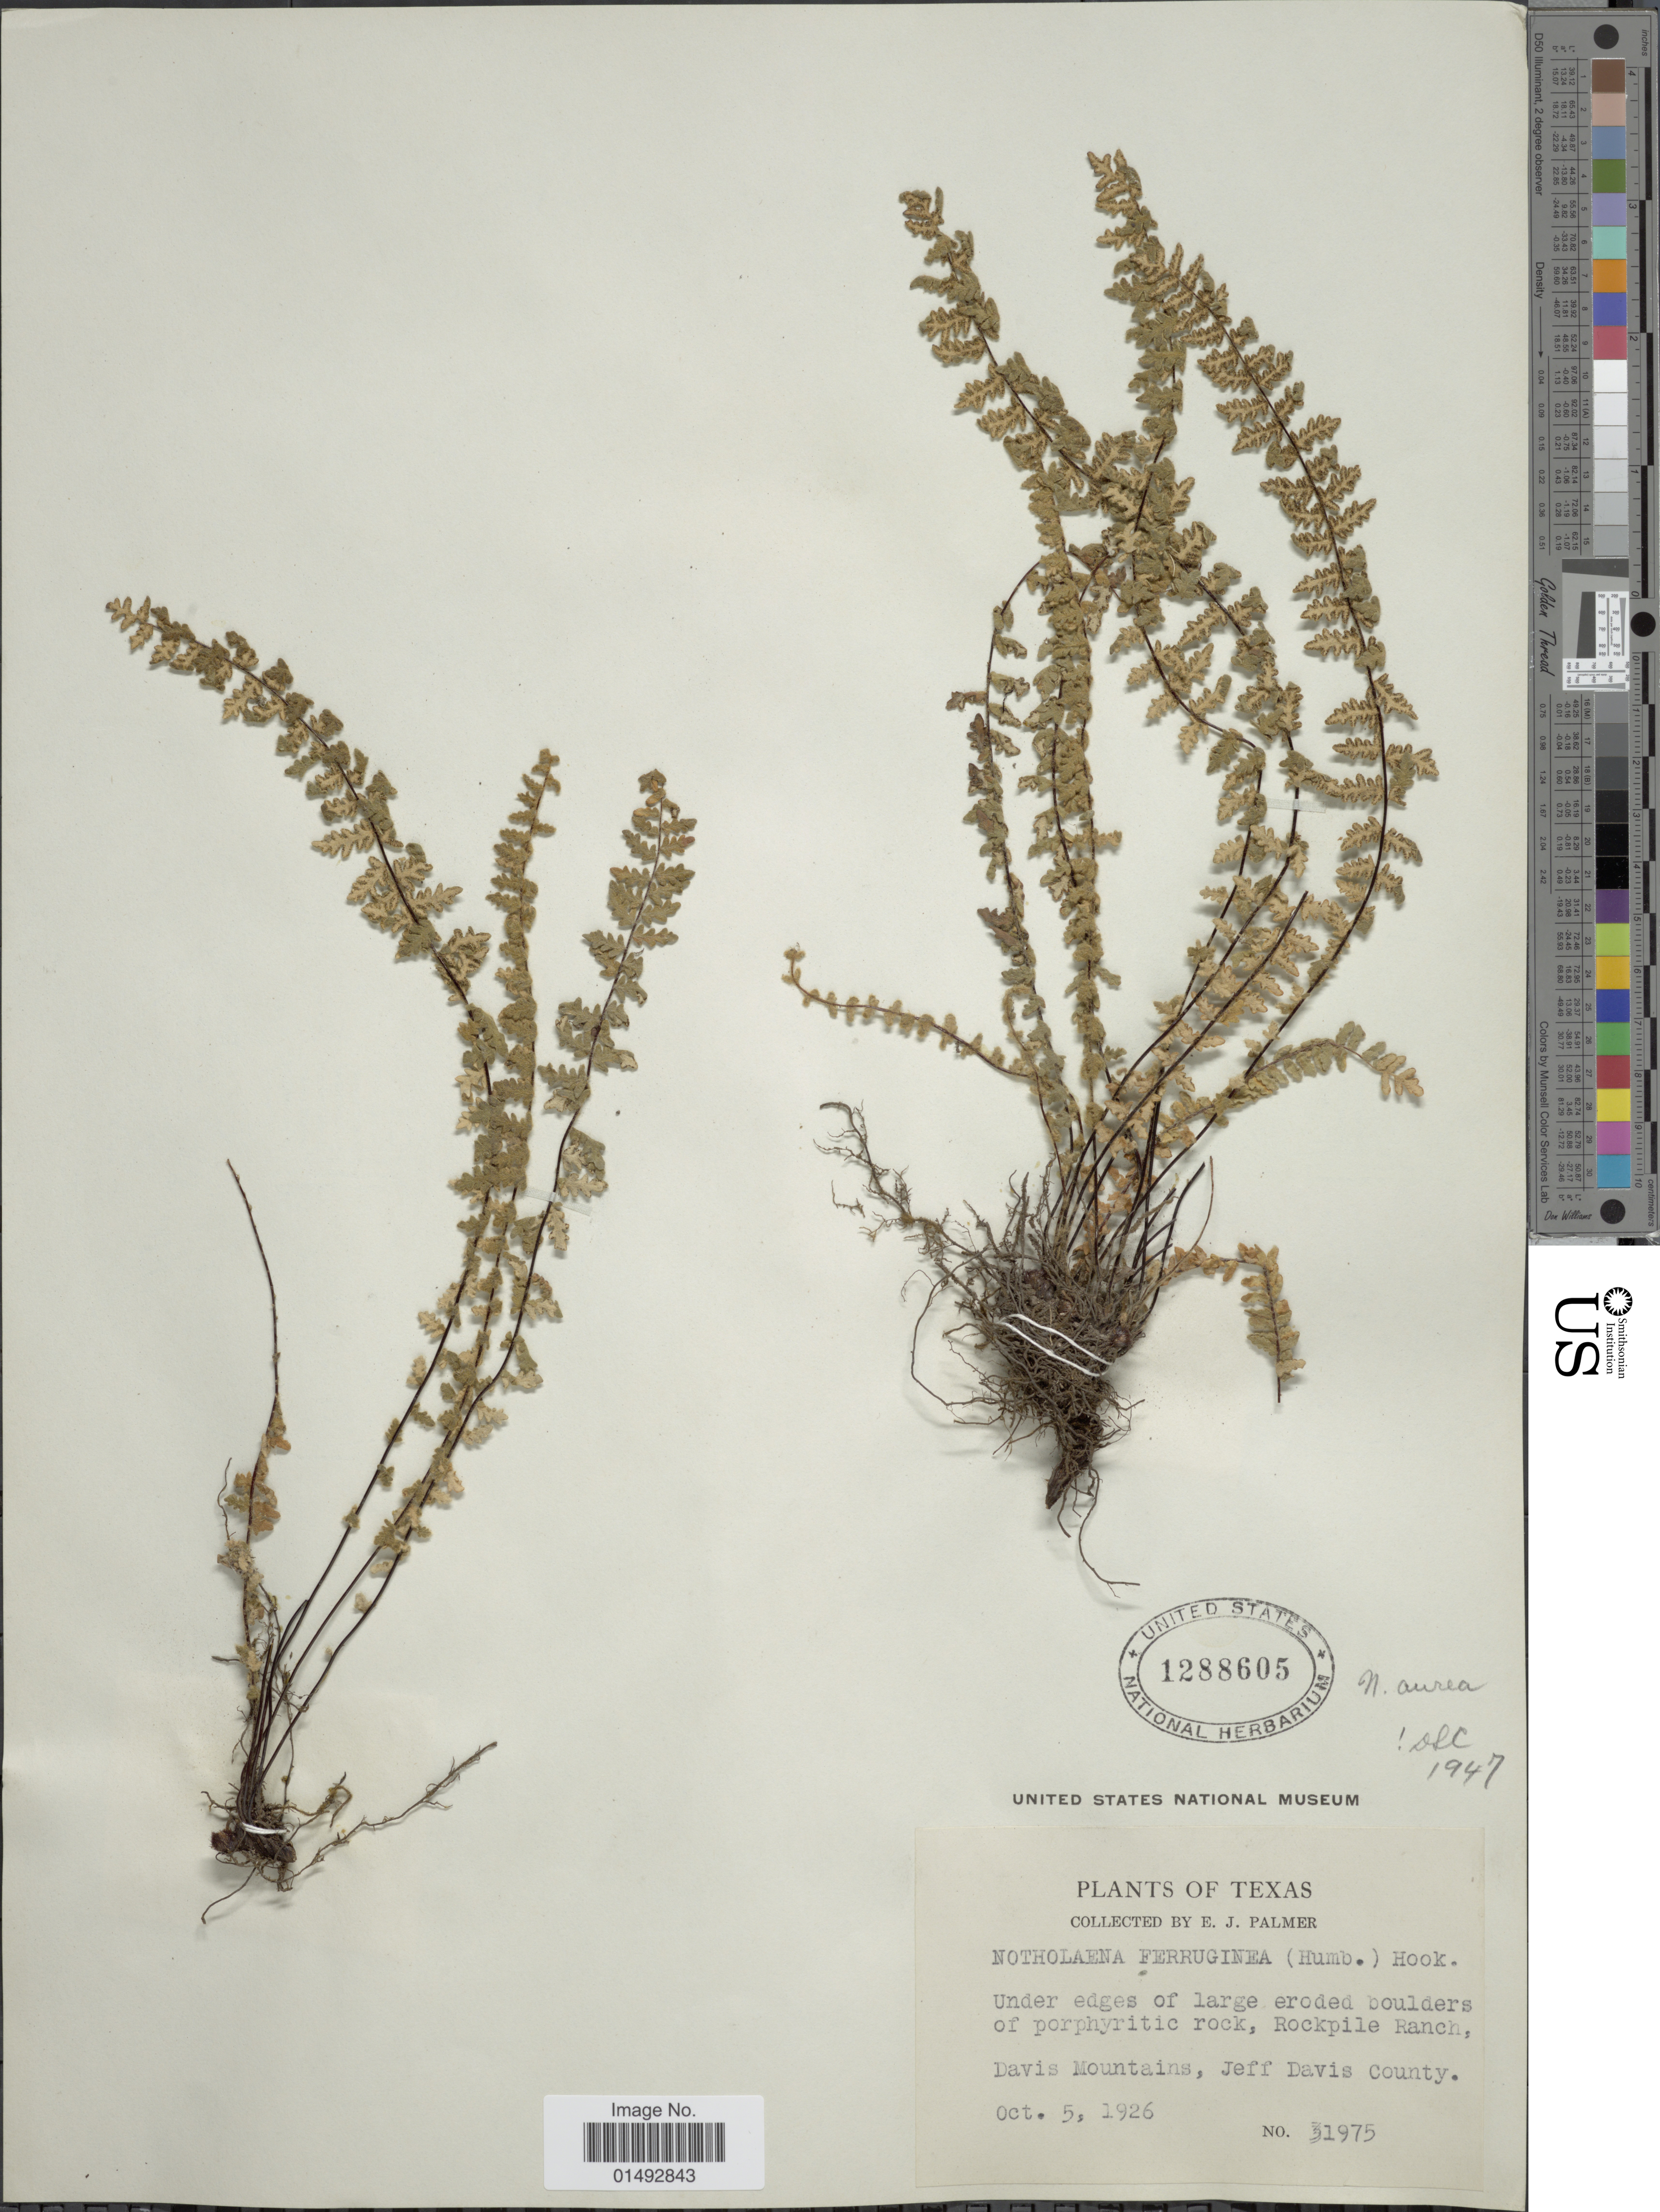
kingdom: Plantae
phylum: Tracheophyta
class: Polypodiopsida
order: Polypodiales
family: Pteridaceae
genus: Myriopteris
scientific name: Myriopteris aurea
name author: (Poir.) Grusz & Windham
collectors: E. J. Palmer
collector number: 31975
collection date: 1926-10-05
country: United States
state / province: Texas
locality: Under edges of larges eroded boulders of porphyritic rock, Rockpile Ranch, Davis mountains, Jeff Davis County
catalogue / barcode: US 1288605